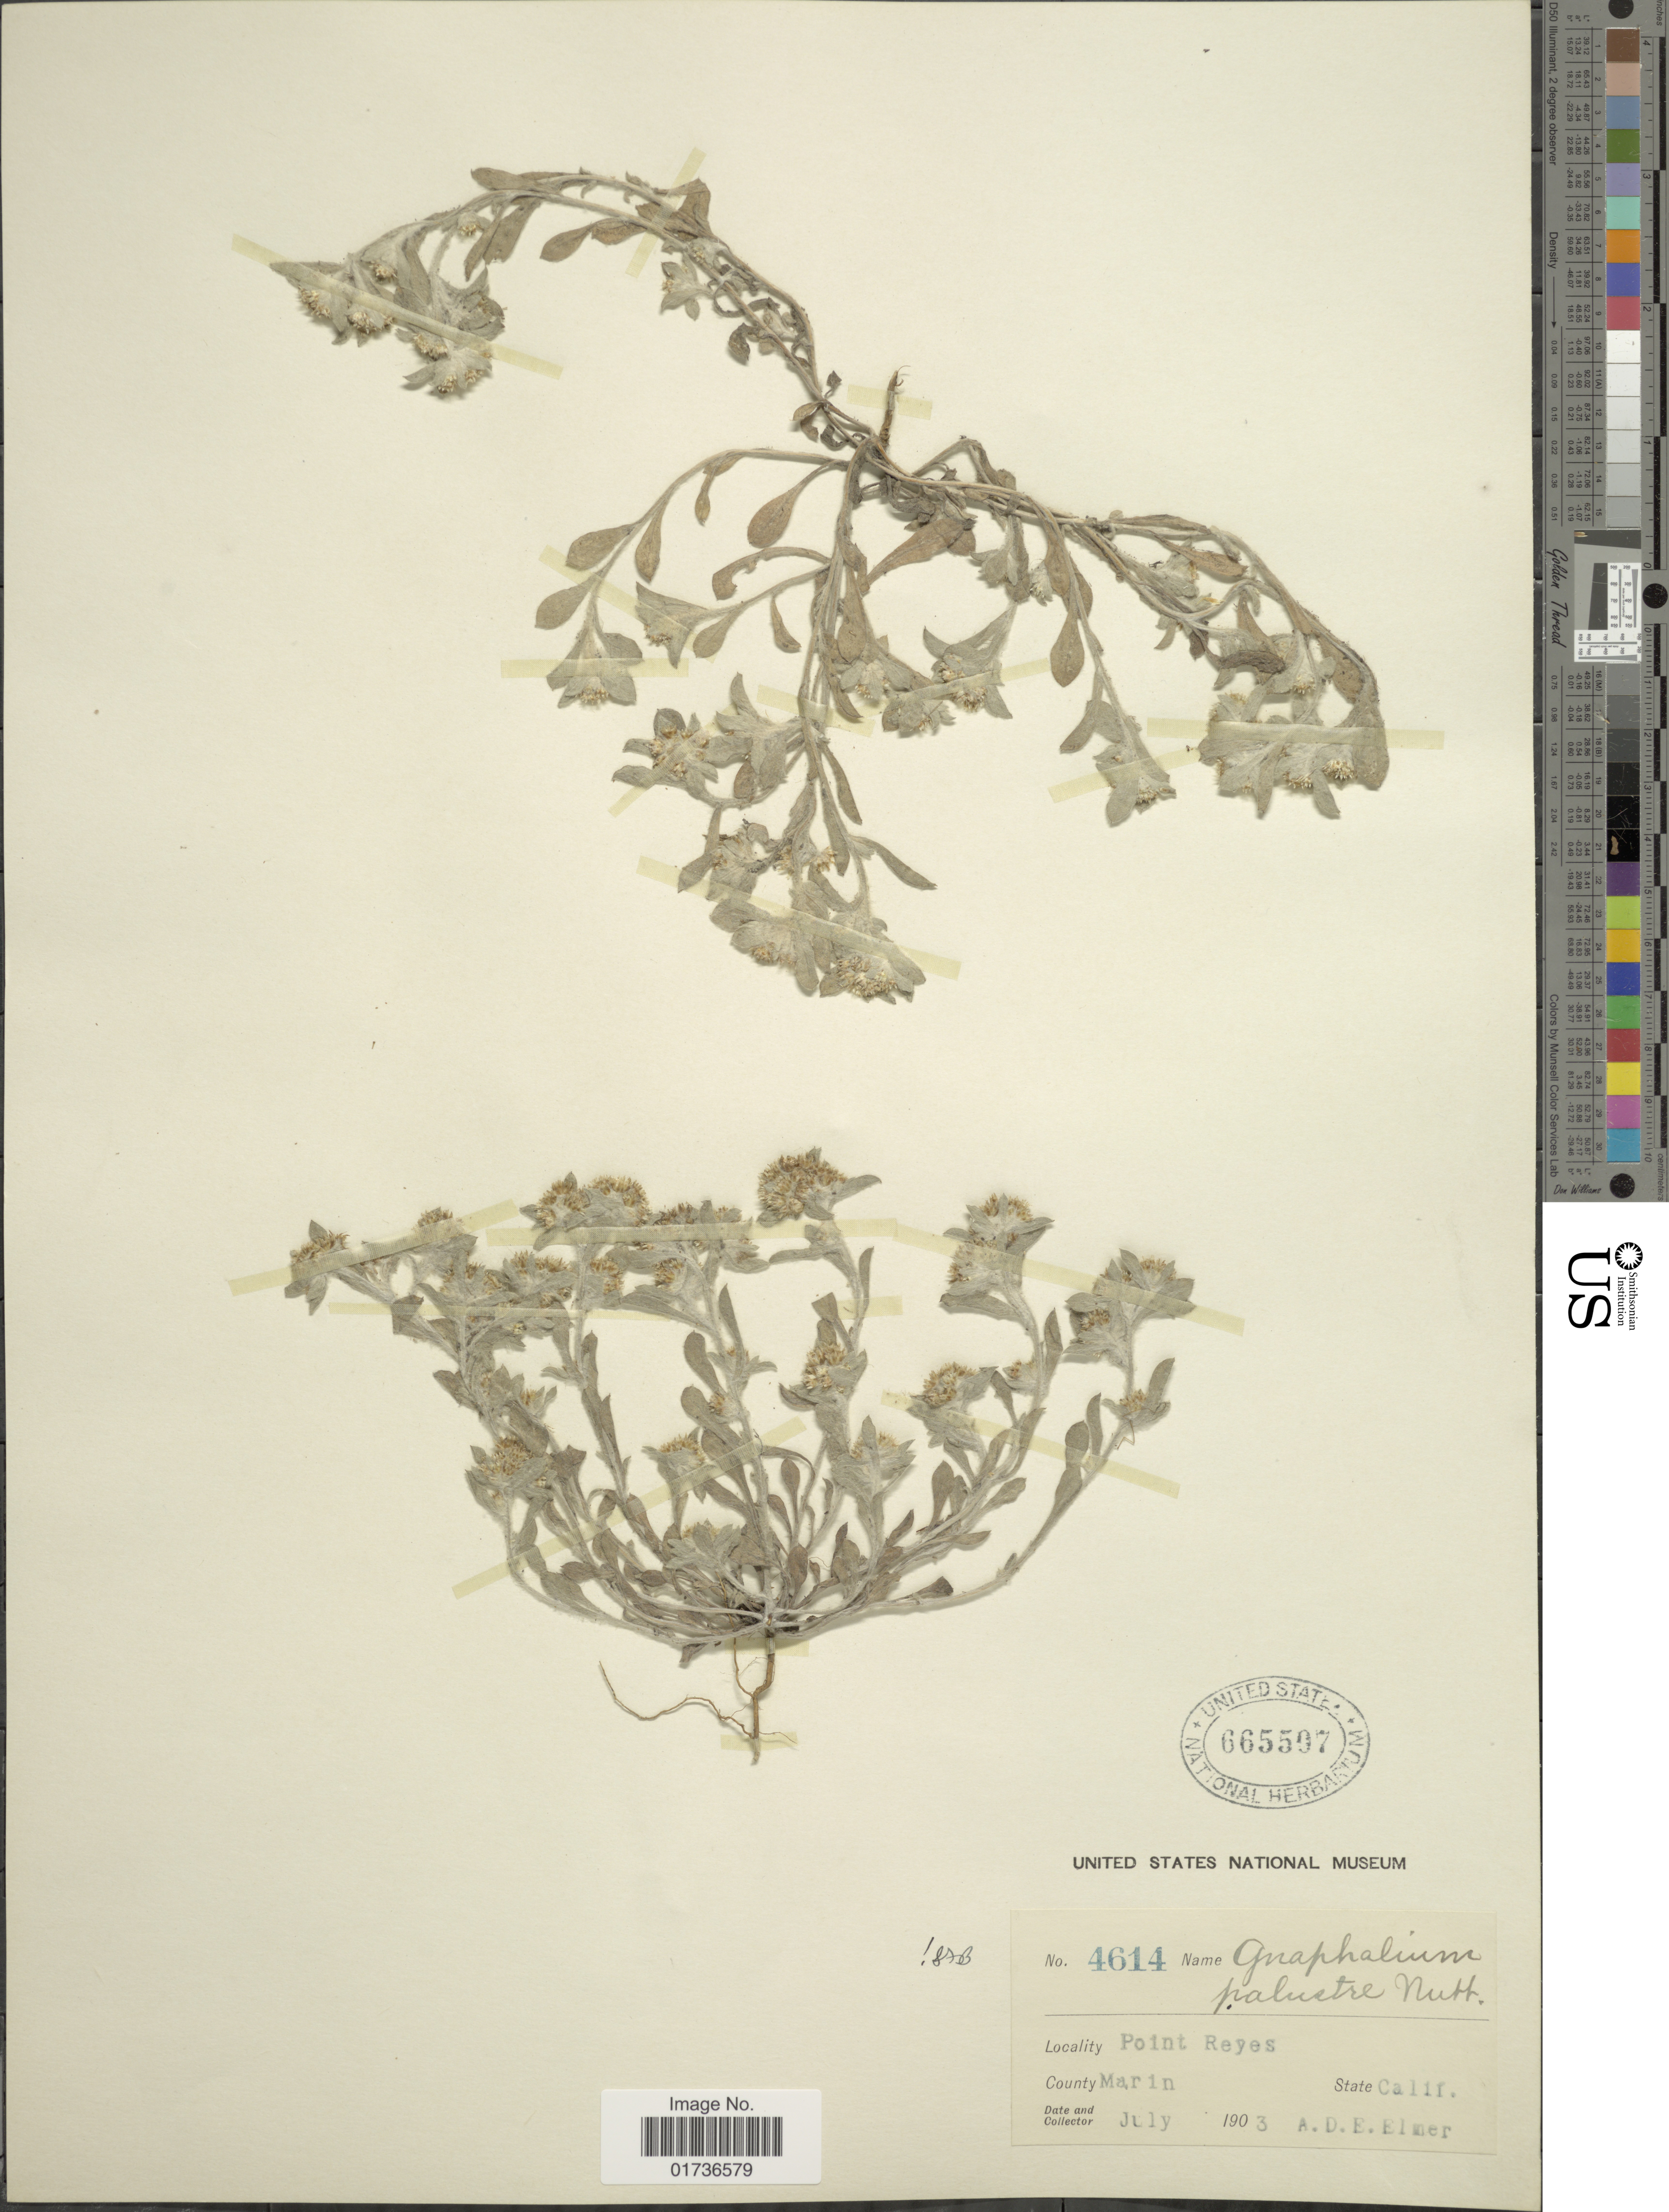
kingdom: Plantae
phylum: Tracheophyta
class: Magnoliopsida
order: Asterales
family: Asteraceae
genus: Gnaphalium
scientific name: Gnaphalium palustre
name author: Nutt.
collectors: A. D. E. Elmer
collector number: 4614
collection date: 1903-07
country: United States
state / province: California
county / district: Marin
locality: Point Reyes, County Marin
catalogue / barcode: US 665597